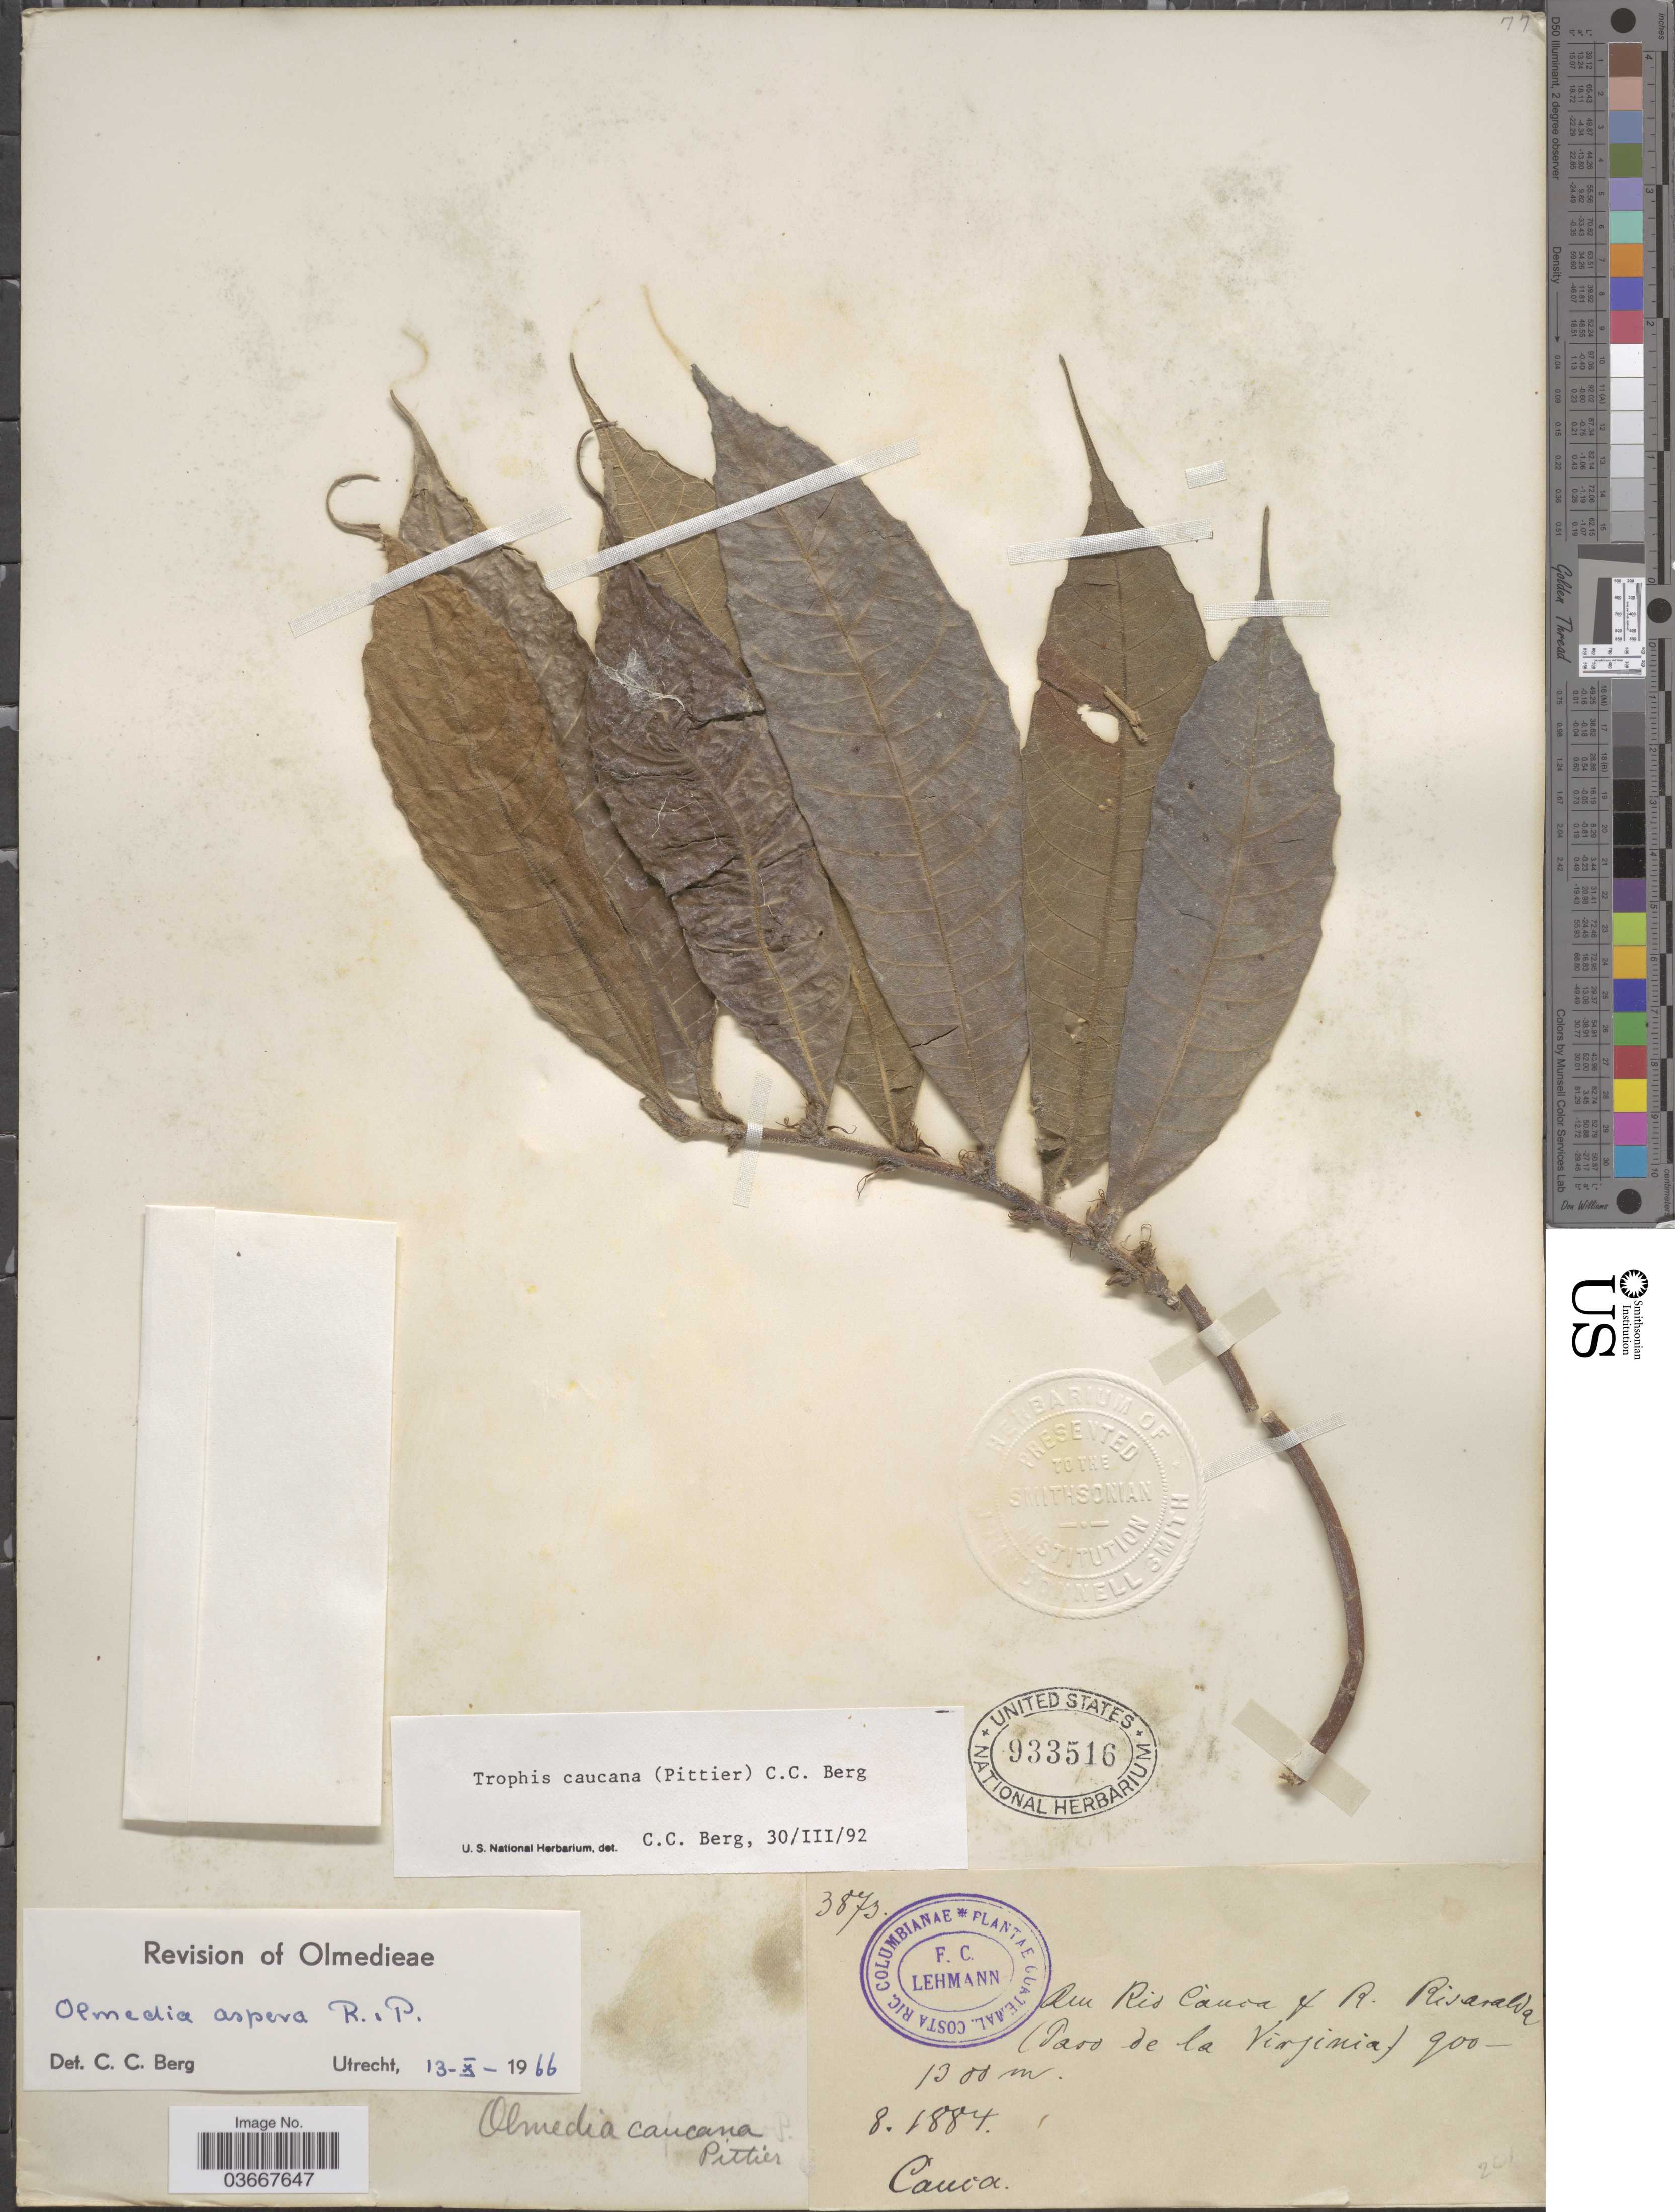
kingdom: Plantae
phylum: Tracheophyta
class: Magnoliopsida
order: Rosales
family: Moraceae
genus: Olmedia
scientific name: Olmedia aspera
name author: Ruiz & Pav.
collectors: F. C. Lehmann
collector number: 3873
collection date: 1884-08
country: Colombia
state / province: Cauca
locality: Am Rio Canoa & R. Risaralda* (Paso de la Virginia).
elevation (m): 1300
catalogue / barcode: US 933516